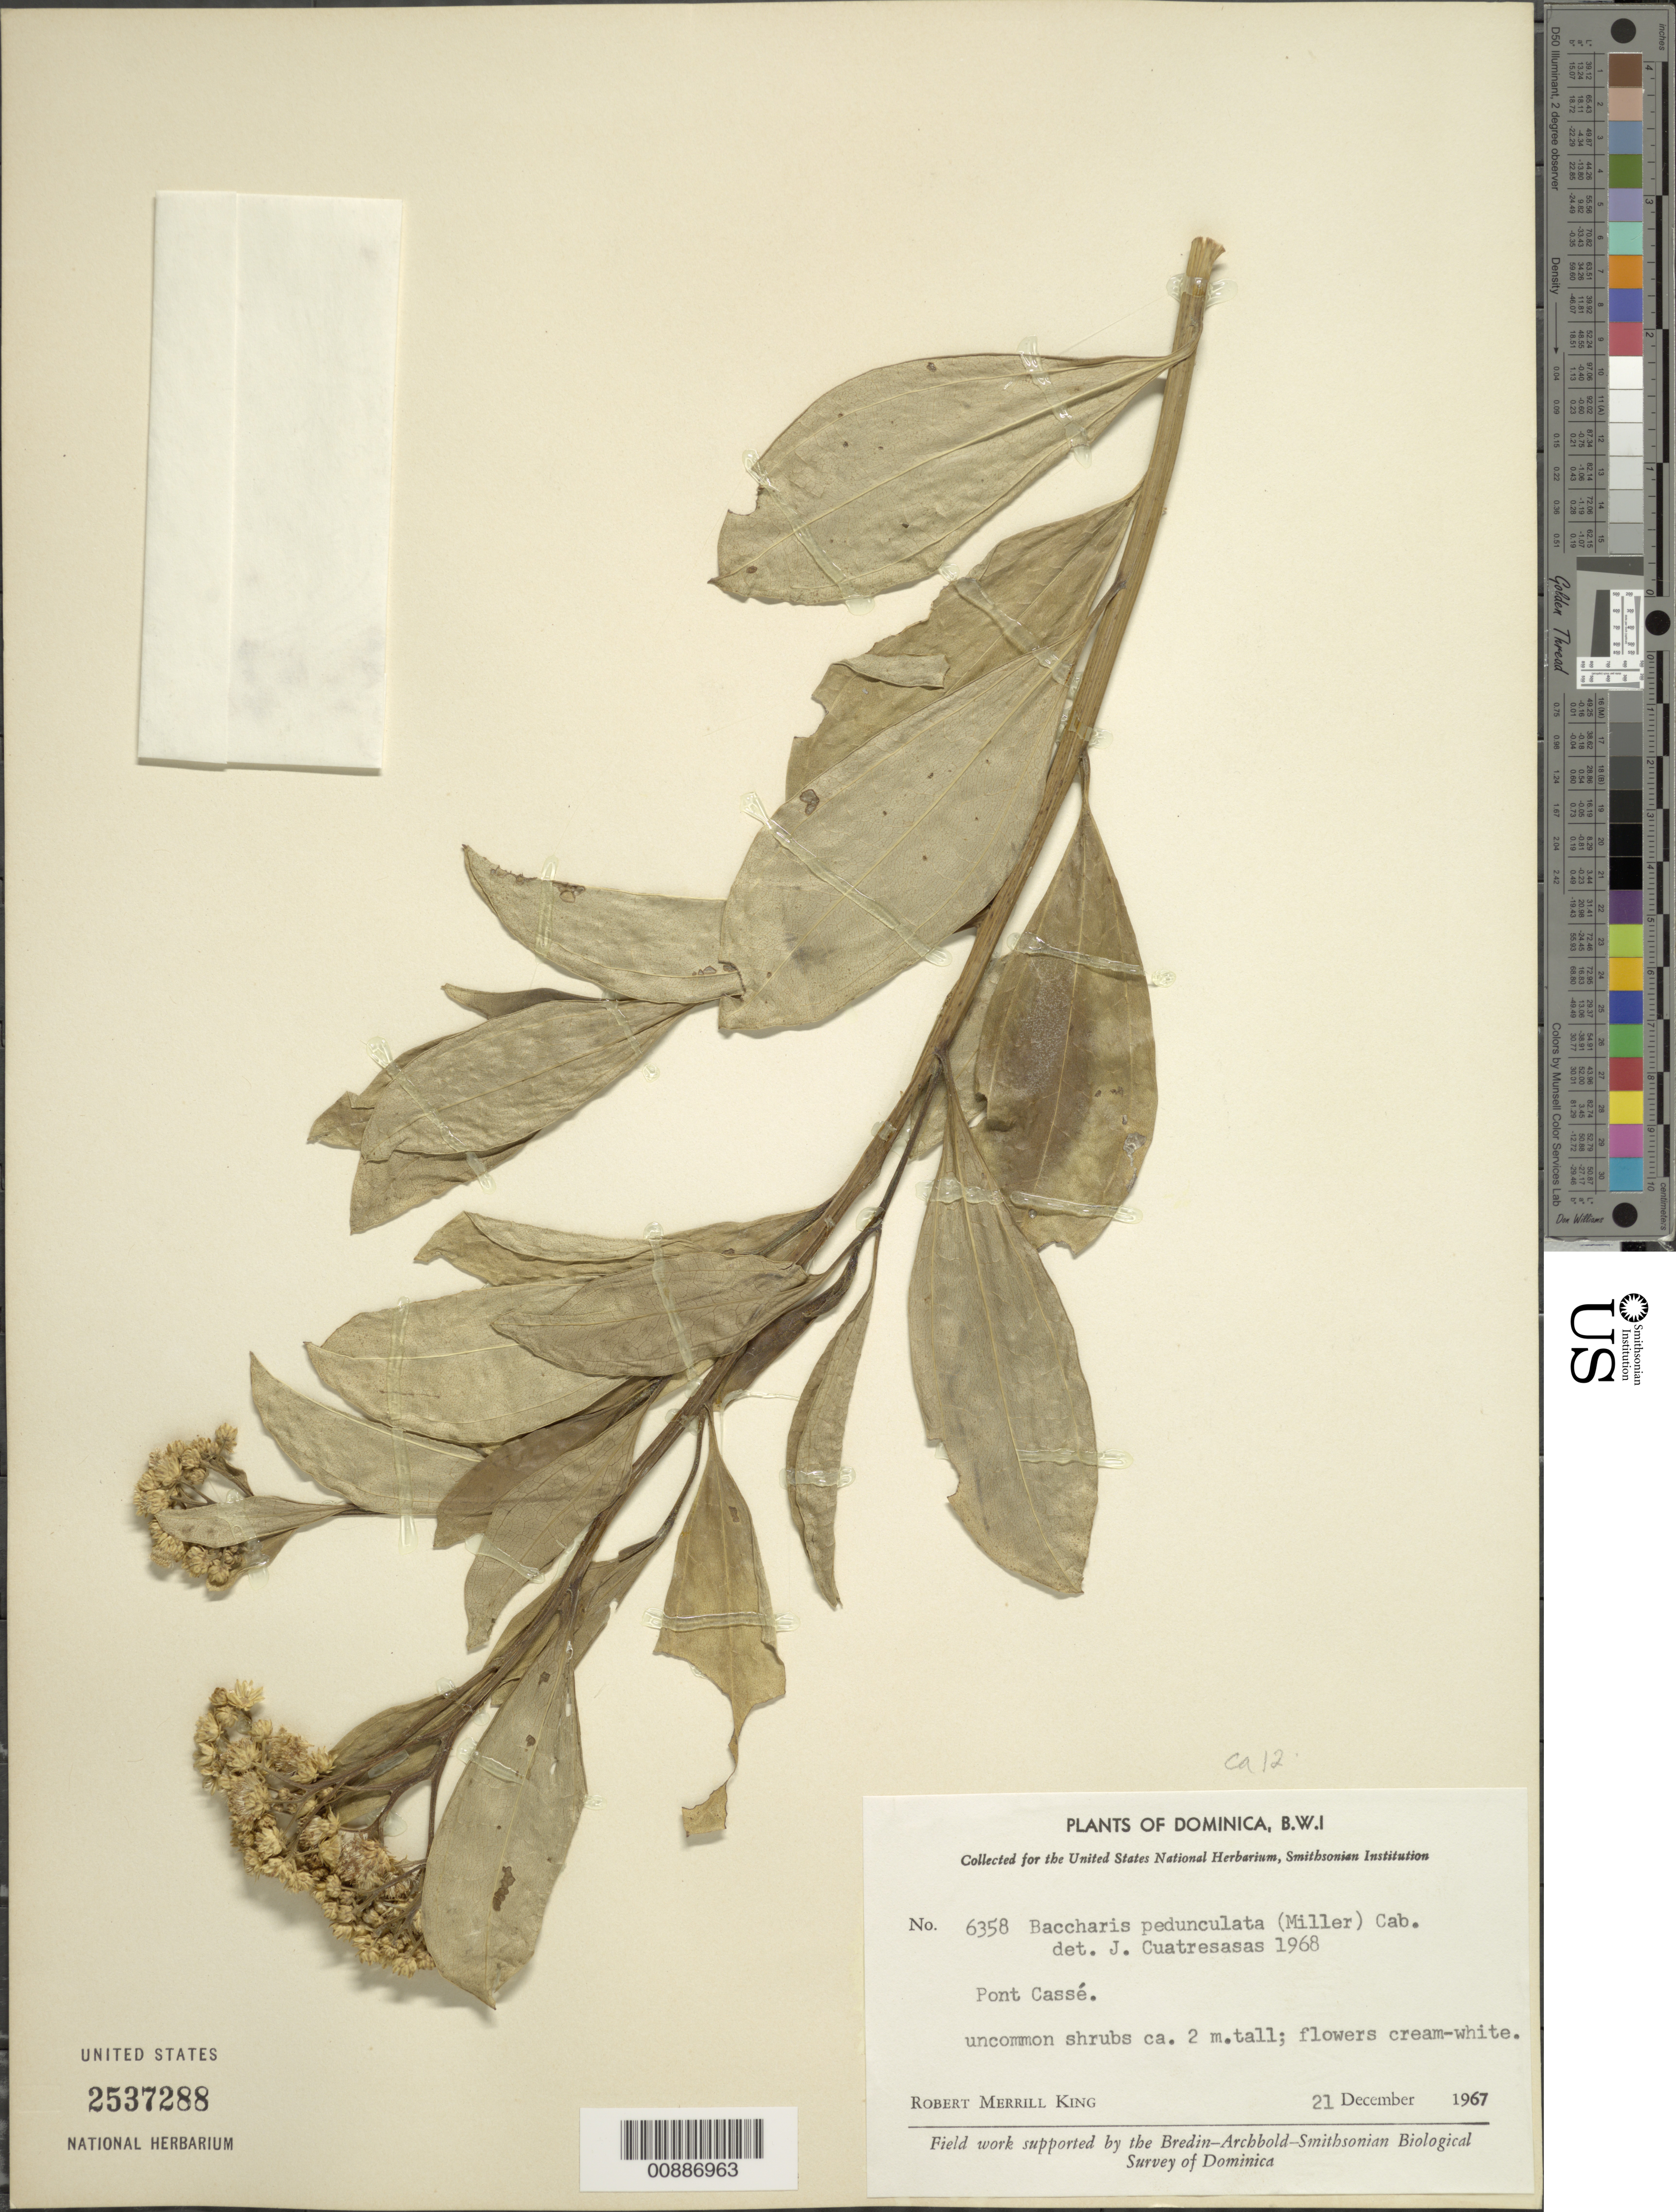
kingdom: Plantae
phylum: Tracheophyta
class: Magnoliopsida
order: Asterales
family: Asteraceae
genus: Baccharis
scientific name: Baccharis pedunculata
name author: (Mill.) Cabrera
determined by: Cuatrecasas, J.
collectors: R. M. King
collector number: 6358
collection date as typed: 21 Dec 1967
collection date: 1967-12-21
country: Dominica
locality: Pont Cassé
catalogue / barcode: US 2537288